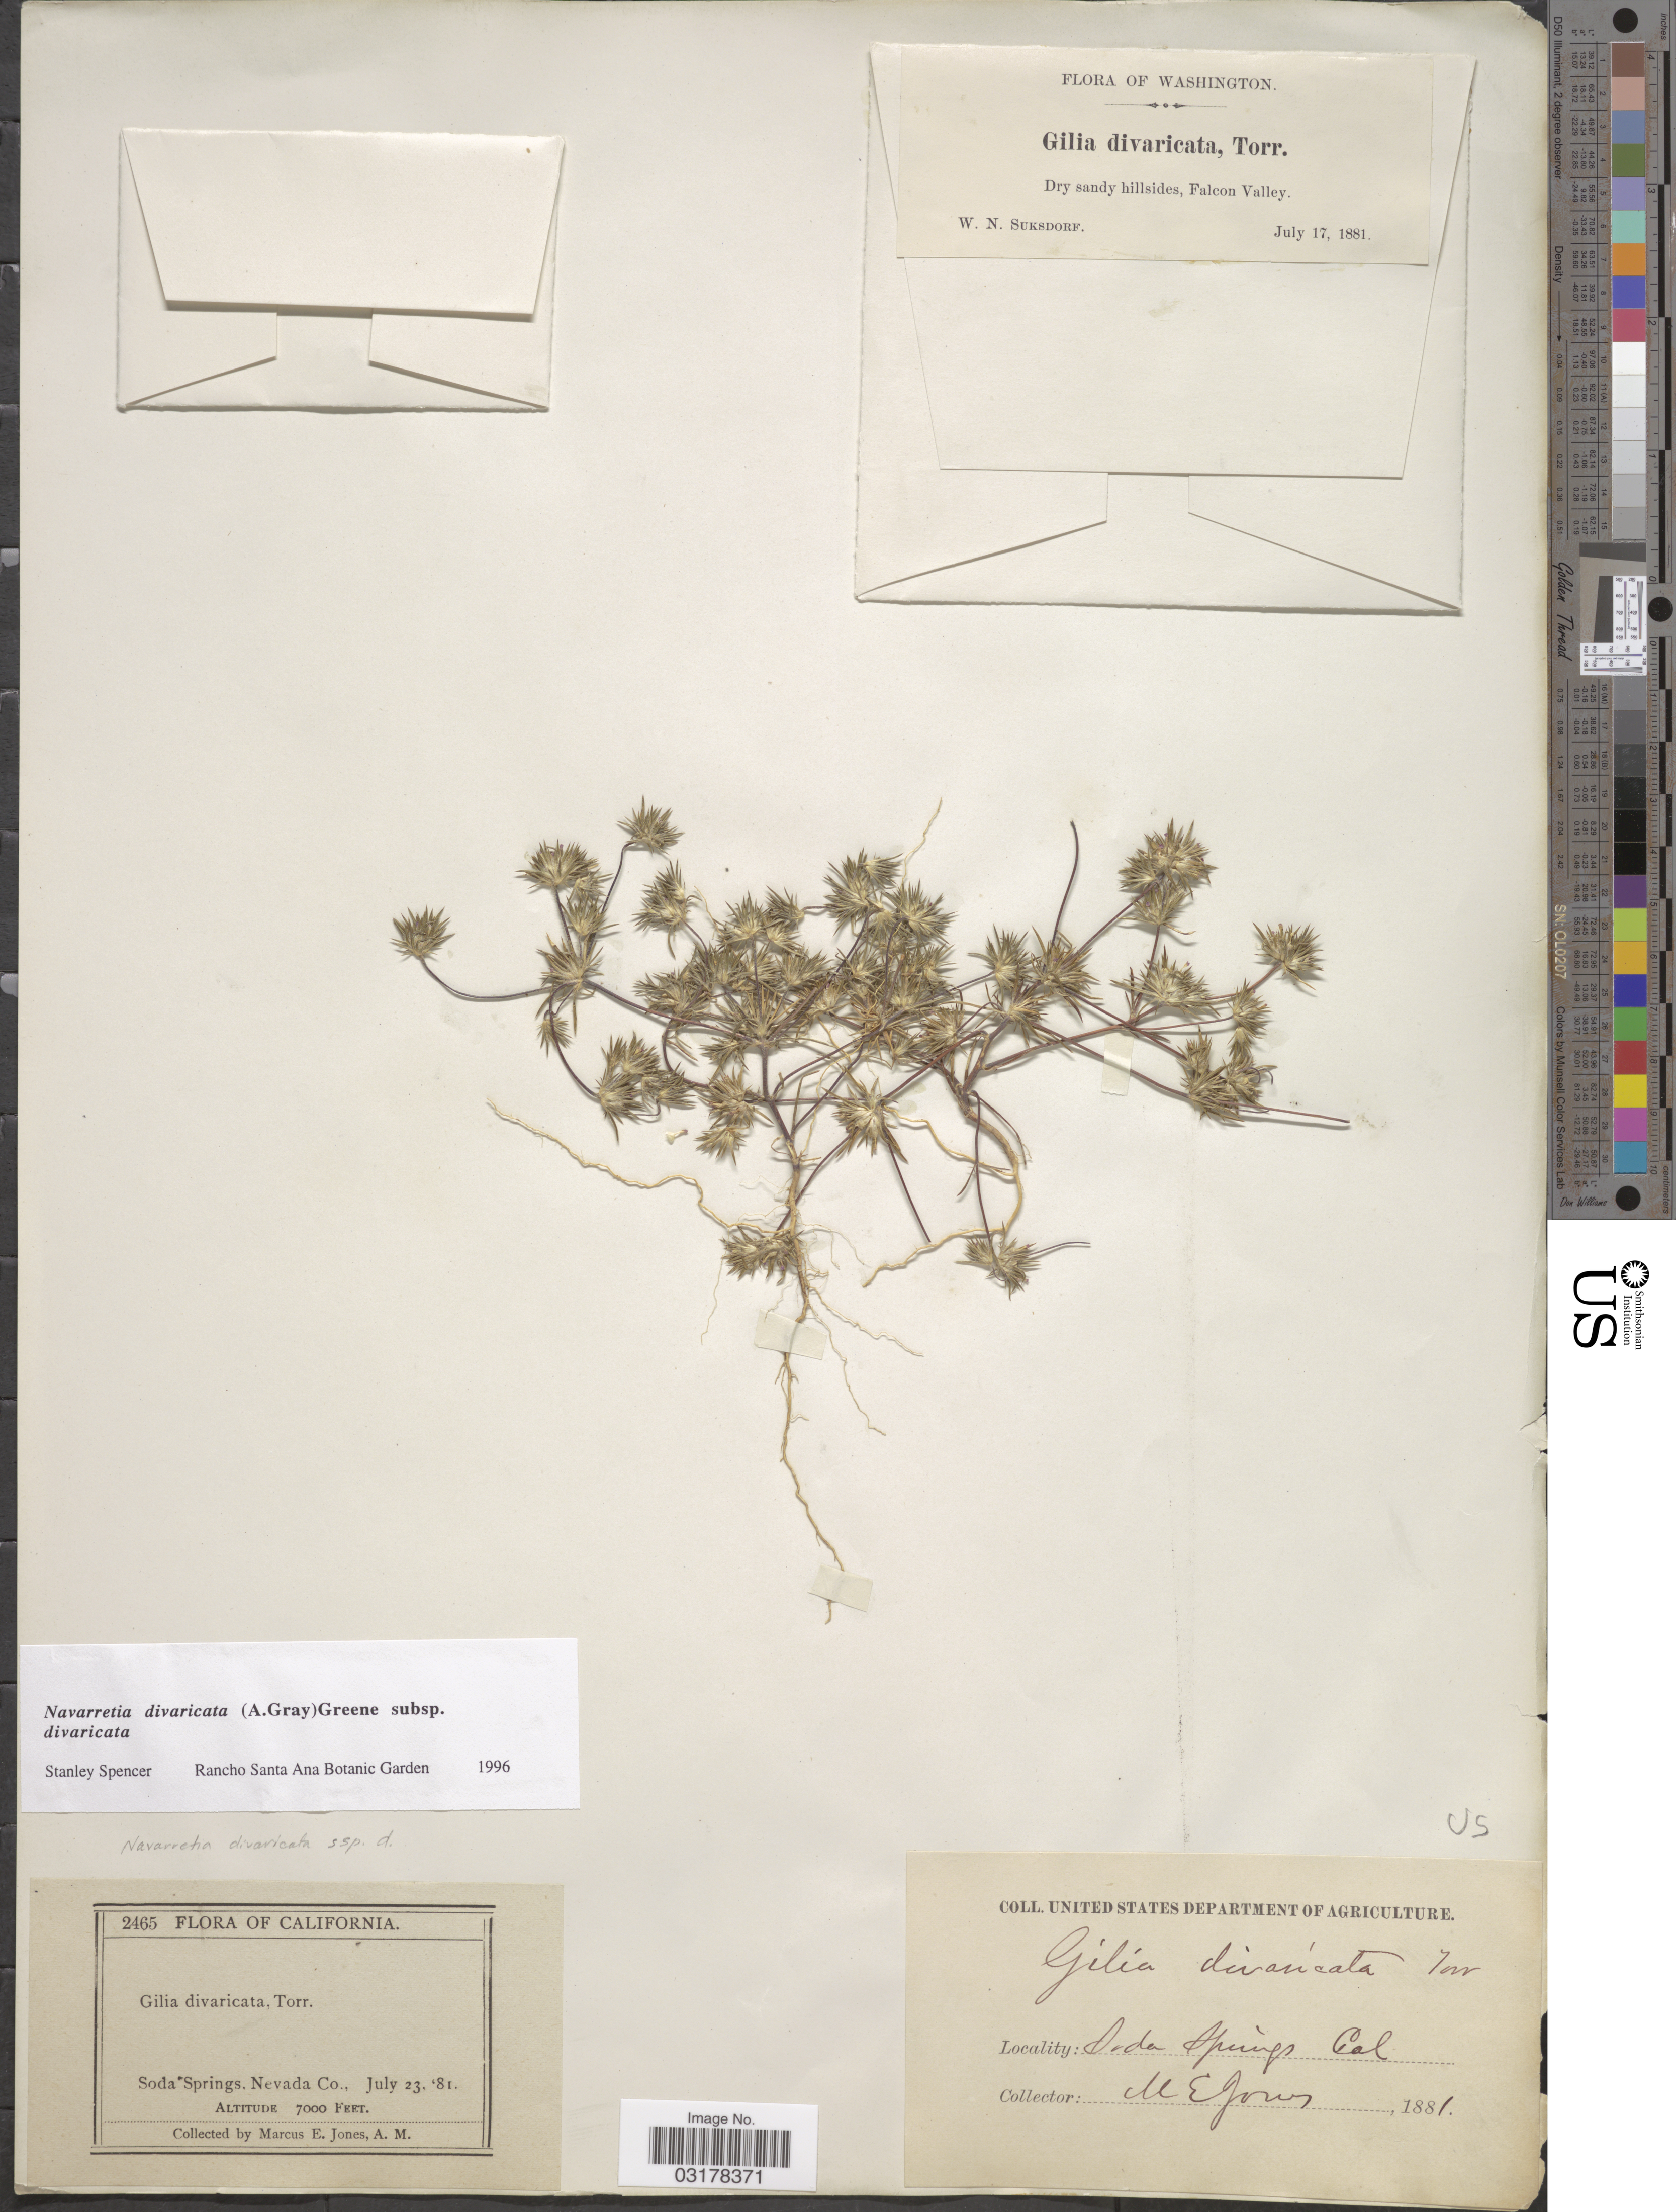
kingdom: Plantae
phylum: Tracheophyta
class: Magnoliopsida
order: Ericales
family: Polemoniaceae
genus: Navarretia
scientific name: Navarretia divaricata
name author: S.W. Greene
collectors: M. E. Jones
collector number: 2465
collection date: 1881-07-23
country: United States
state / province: California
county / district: Nevada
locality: Soda Springs, Nevada Co.